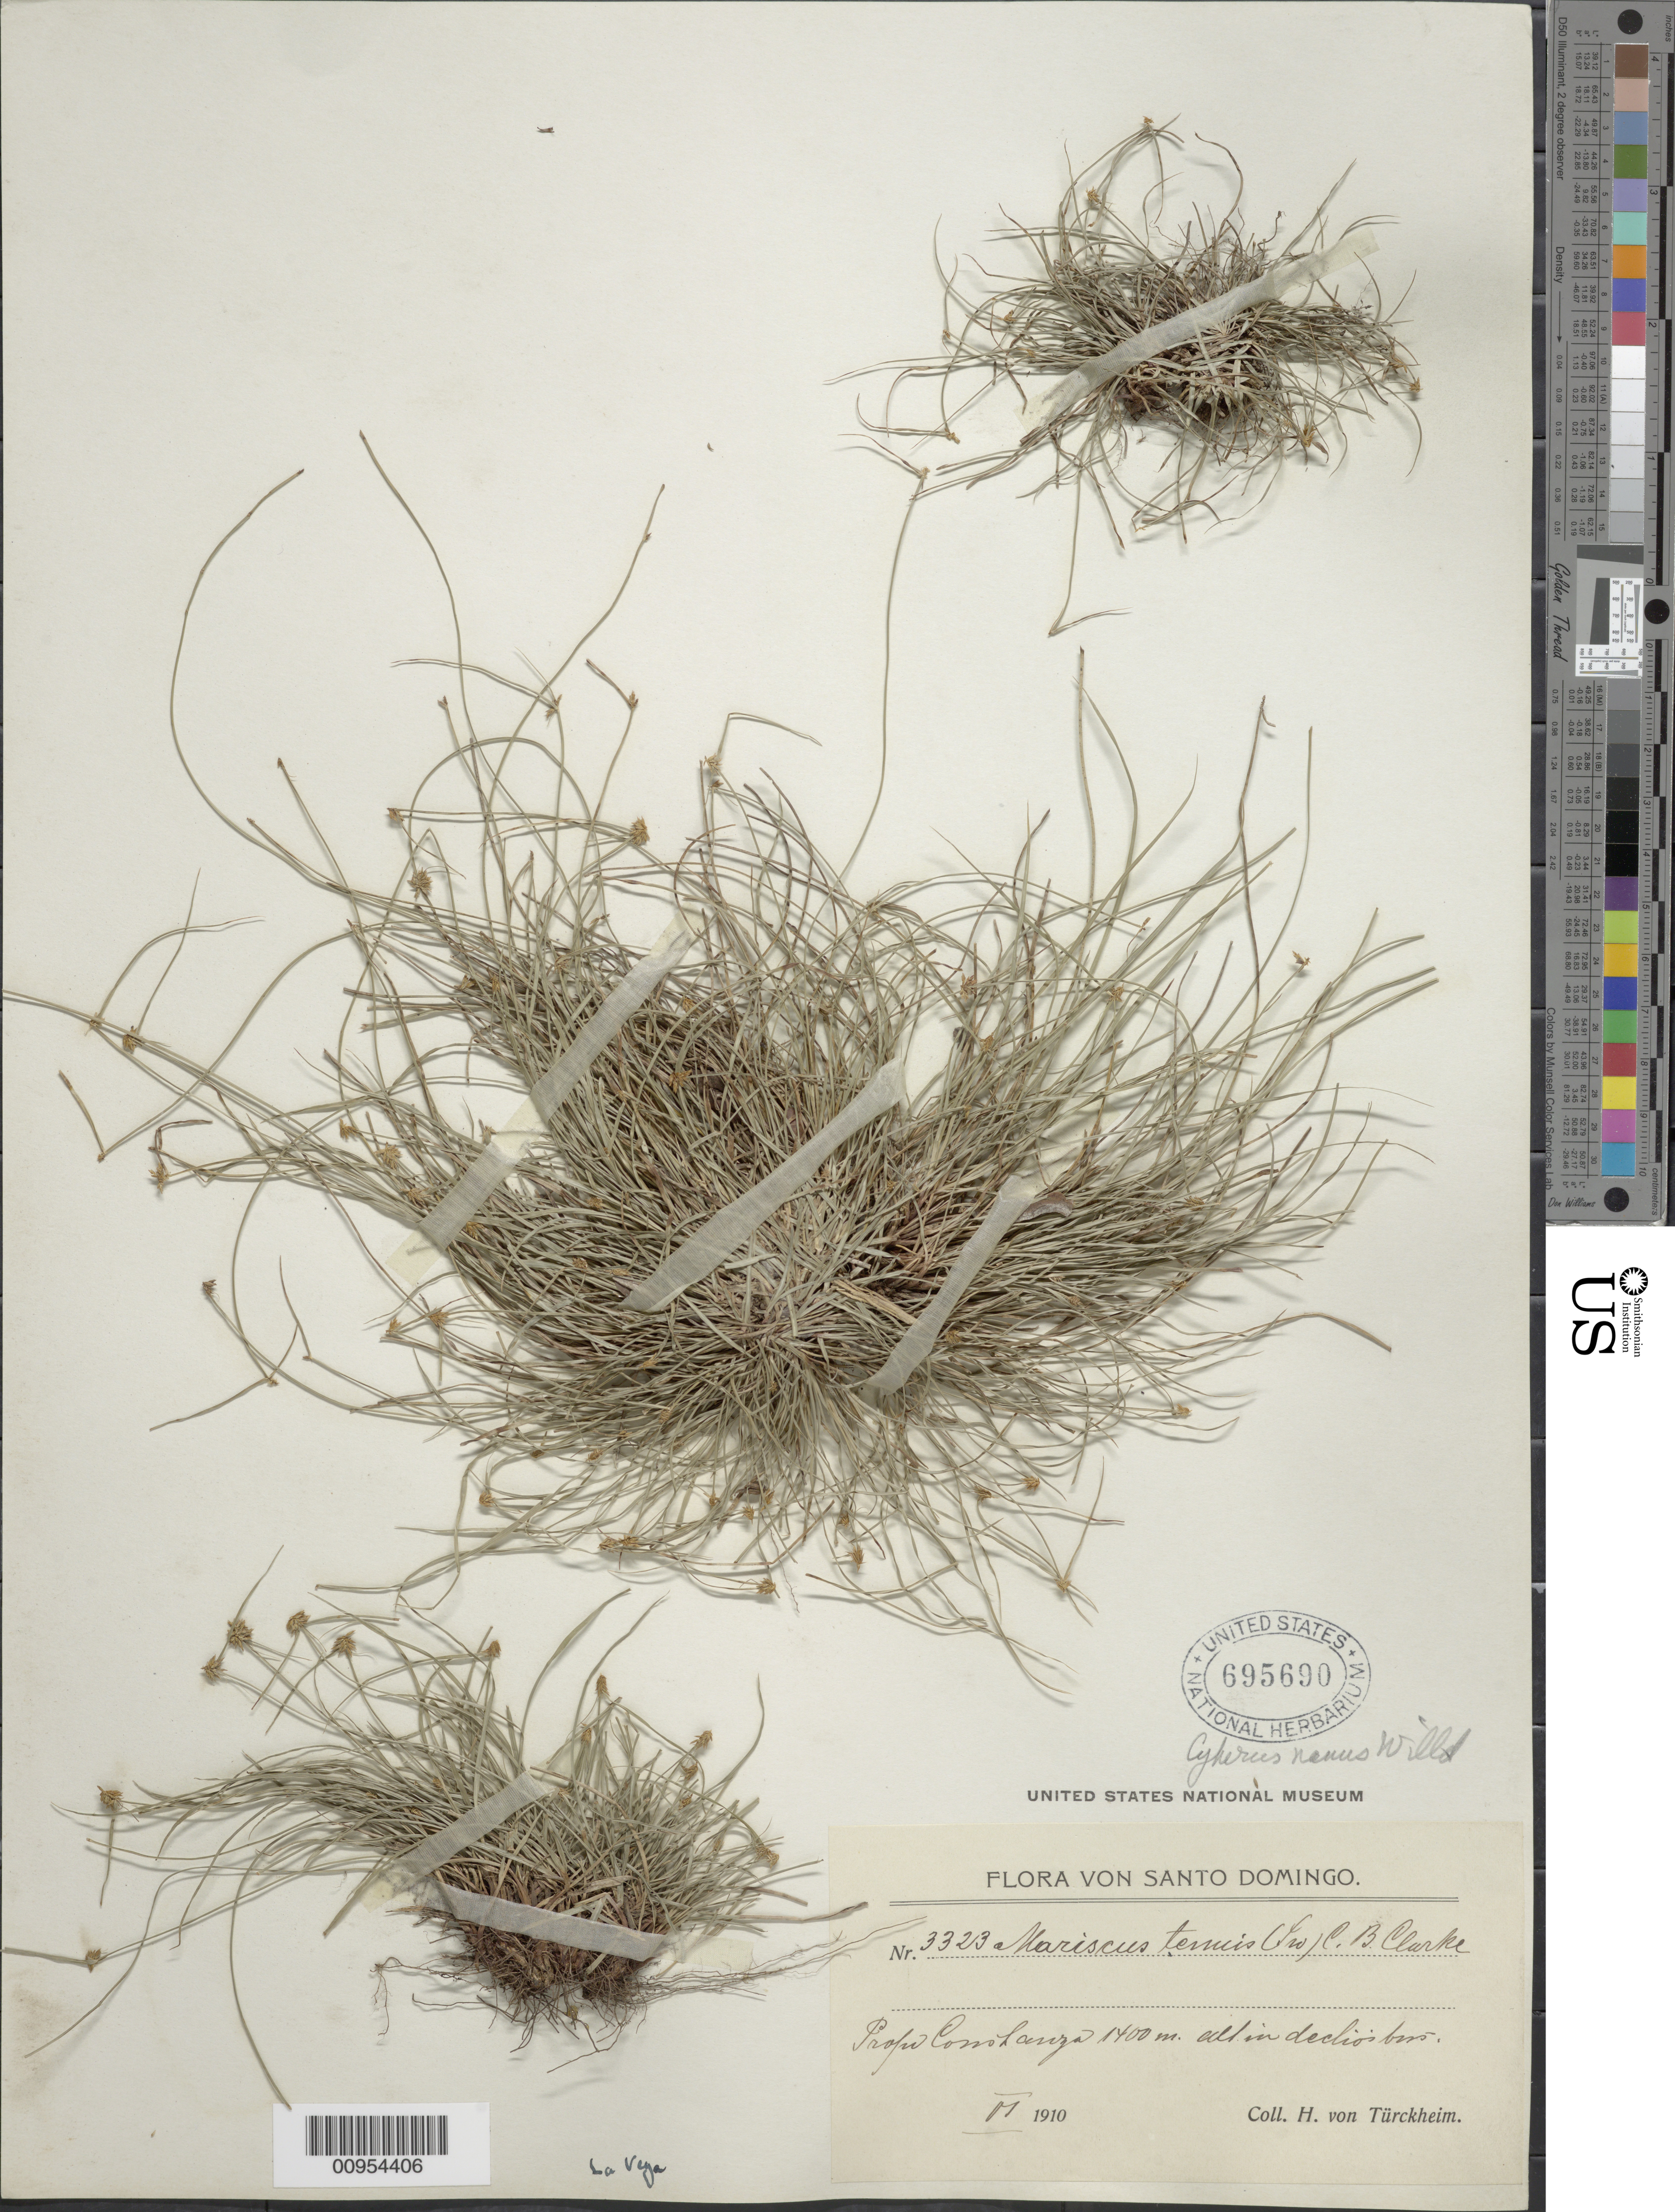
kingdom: Plantae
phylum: Tracheophyta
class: Liliopsida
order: Poales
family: Cyperaceae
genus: Cyperus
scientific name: Cyperus nanus var. nanus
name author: Willd.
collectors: H. von Türckheim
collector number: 3323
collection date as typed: Jun 1910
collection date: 1910-06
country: Dominican Republic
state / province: La Vega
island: Hispaniola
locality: Prope Constanza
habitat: In "declios bois"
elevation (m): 1400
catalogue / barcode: US 695690